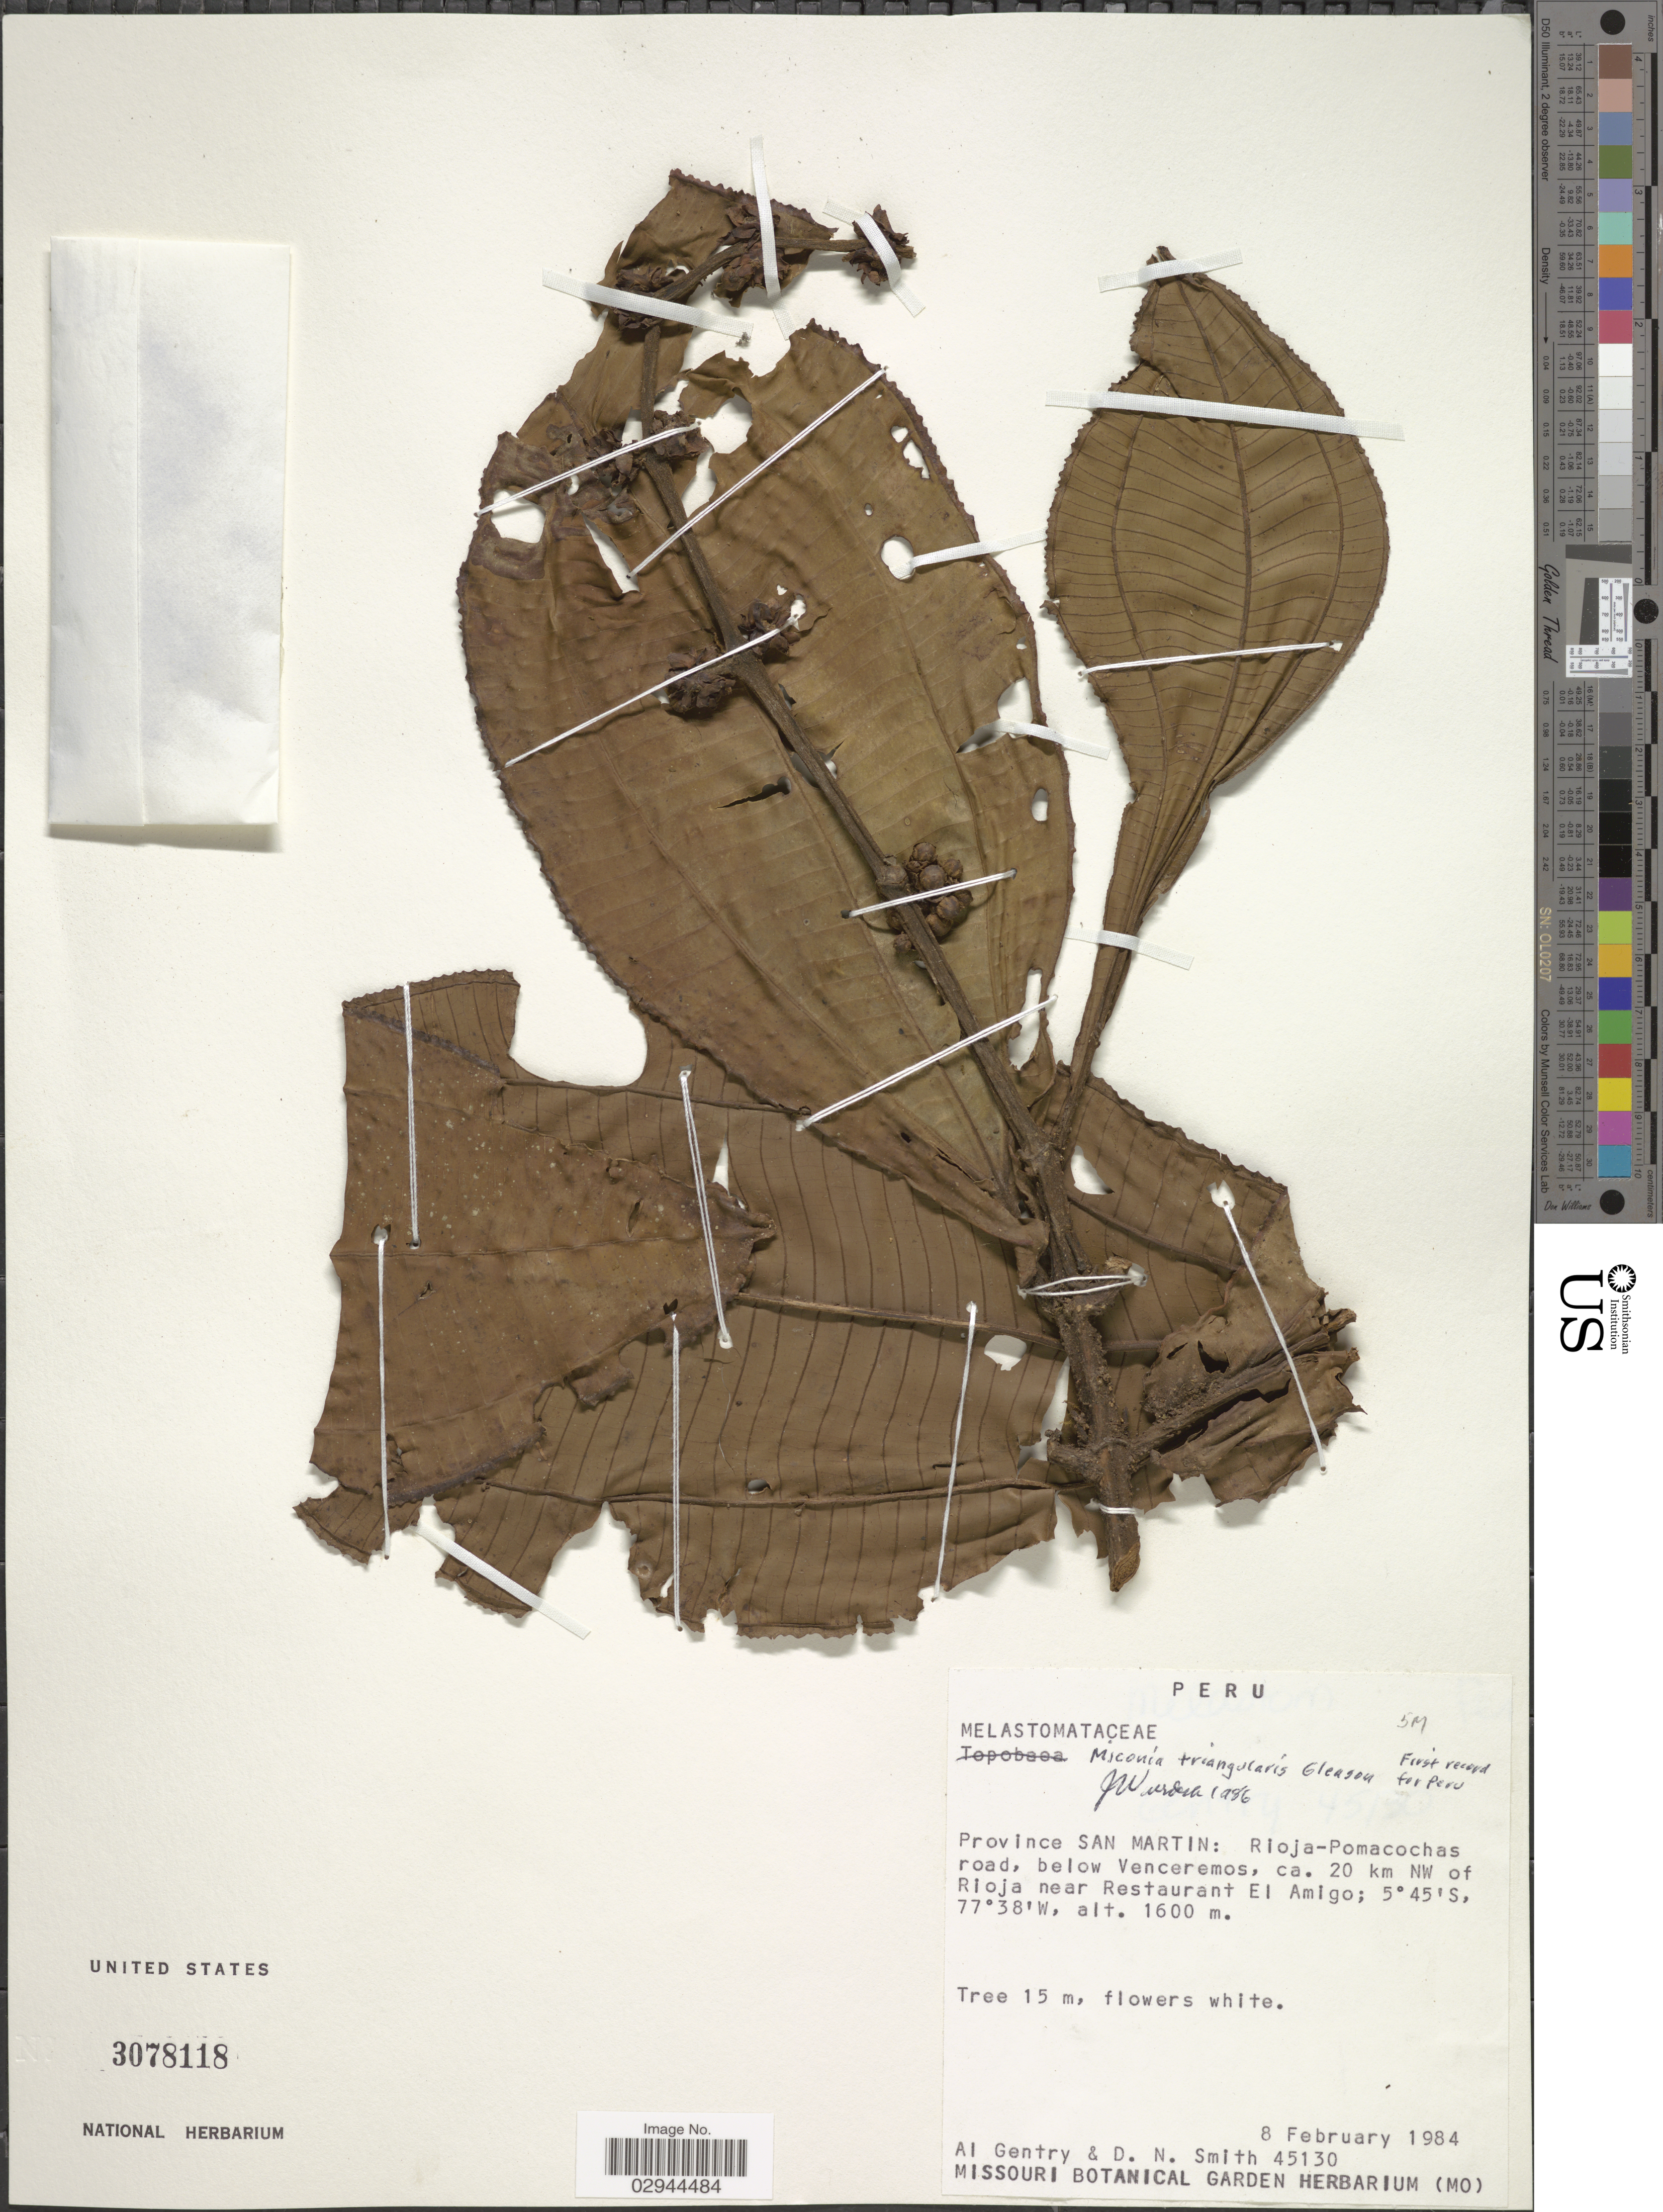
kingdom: Plantae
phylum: Tracheophyta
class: Magnoliopsida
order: Myrtales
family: Melastomataceae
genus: Miconia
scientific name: Miconia triangularis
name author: Gleason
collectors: A. H. Gentry & D. Smith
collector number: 45130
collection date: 1984-02-08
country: Peru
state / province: San Martín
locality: Rioja-Pomacochas road, below Venceremos, ca. 20 km NW of Rioja near Restaurant El Amigo.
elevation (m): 1600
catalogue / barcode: US 3078118